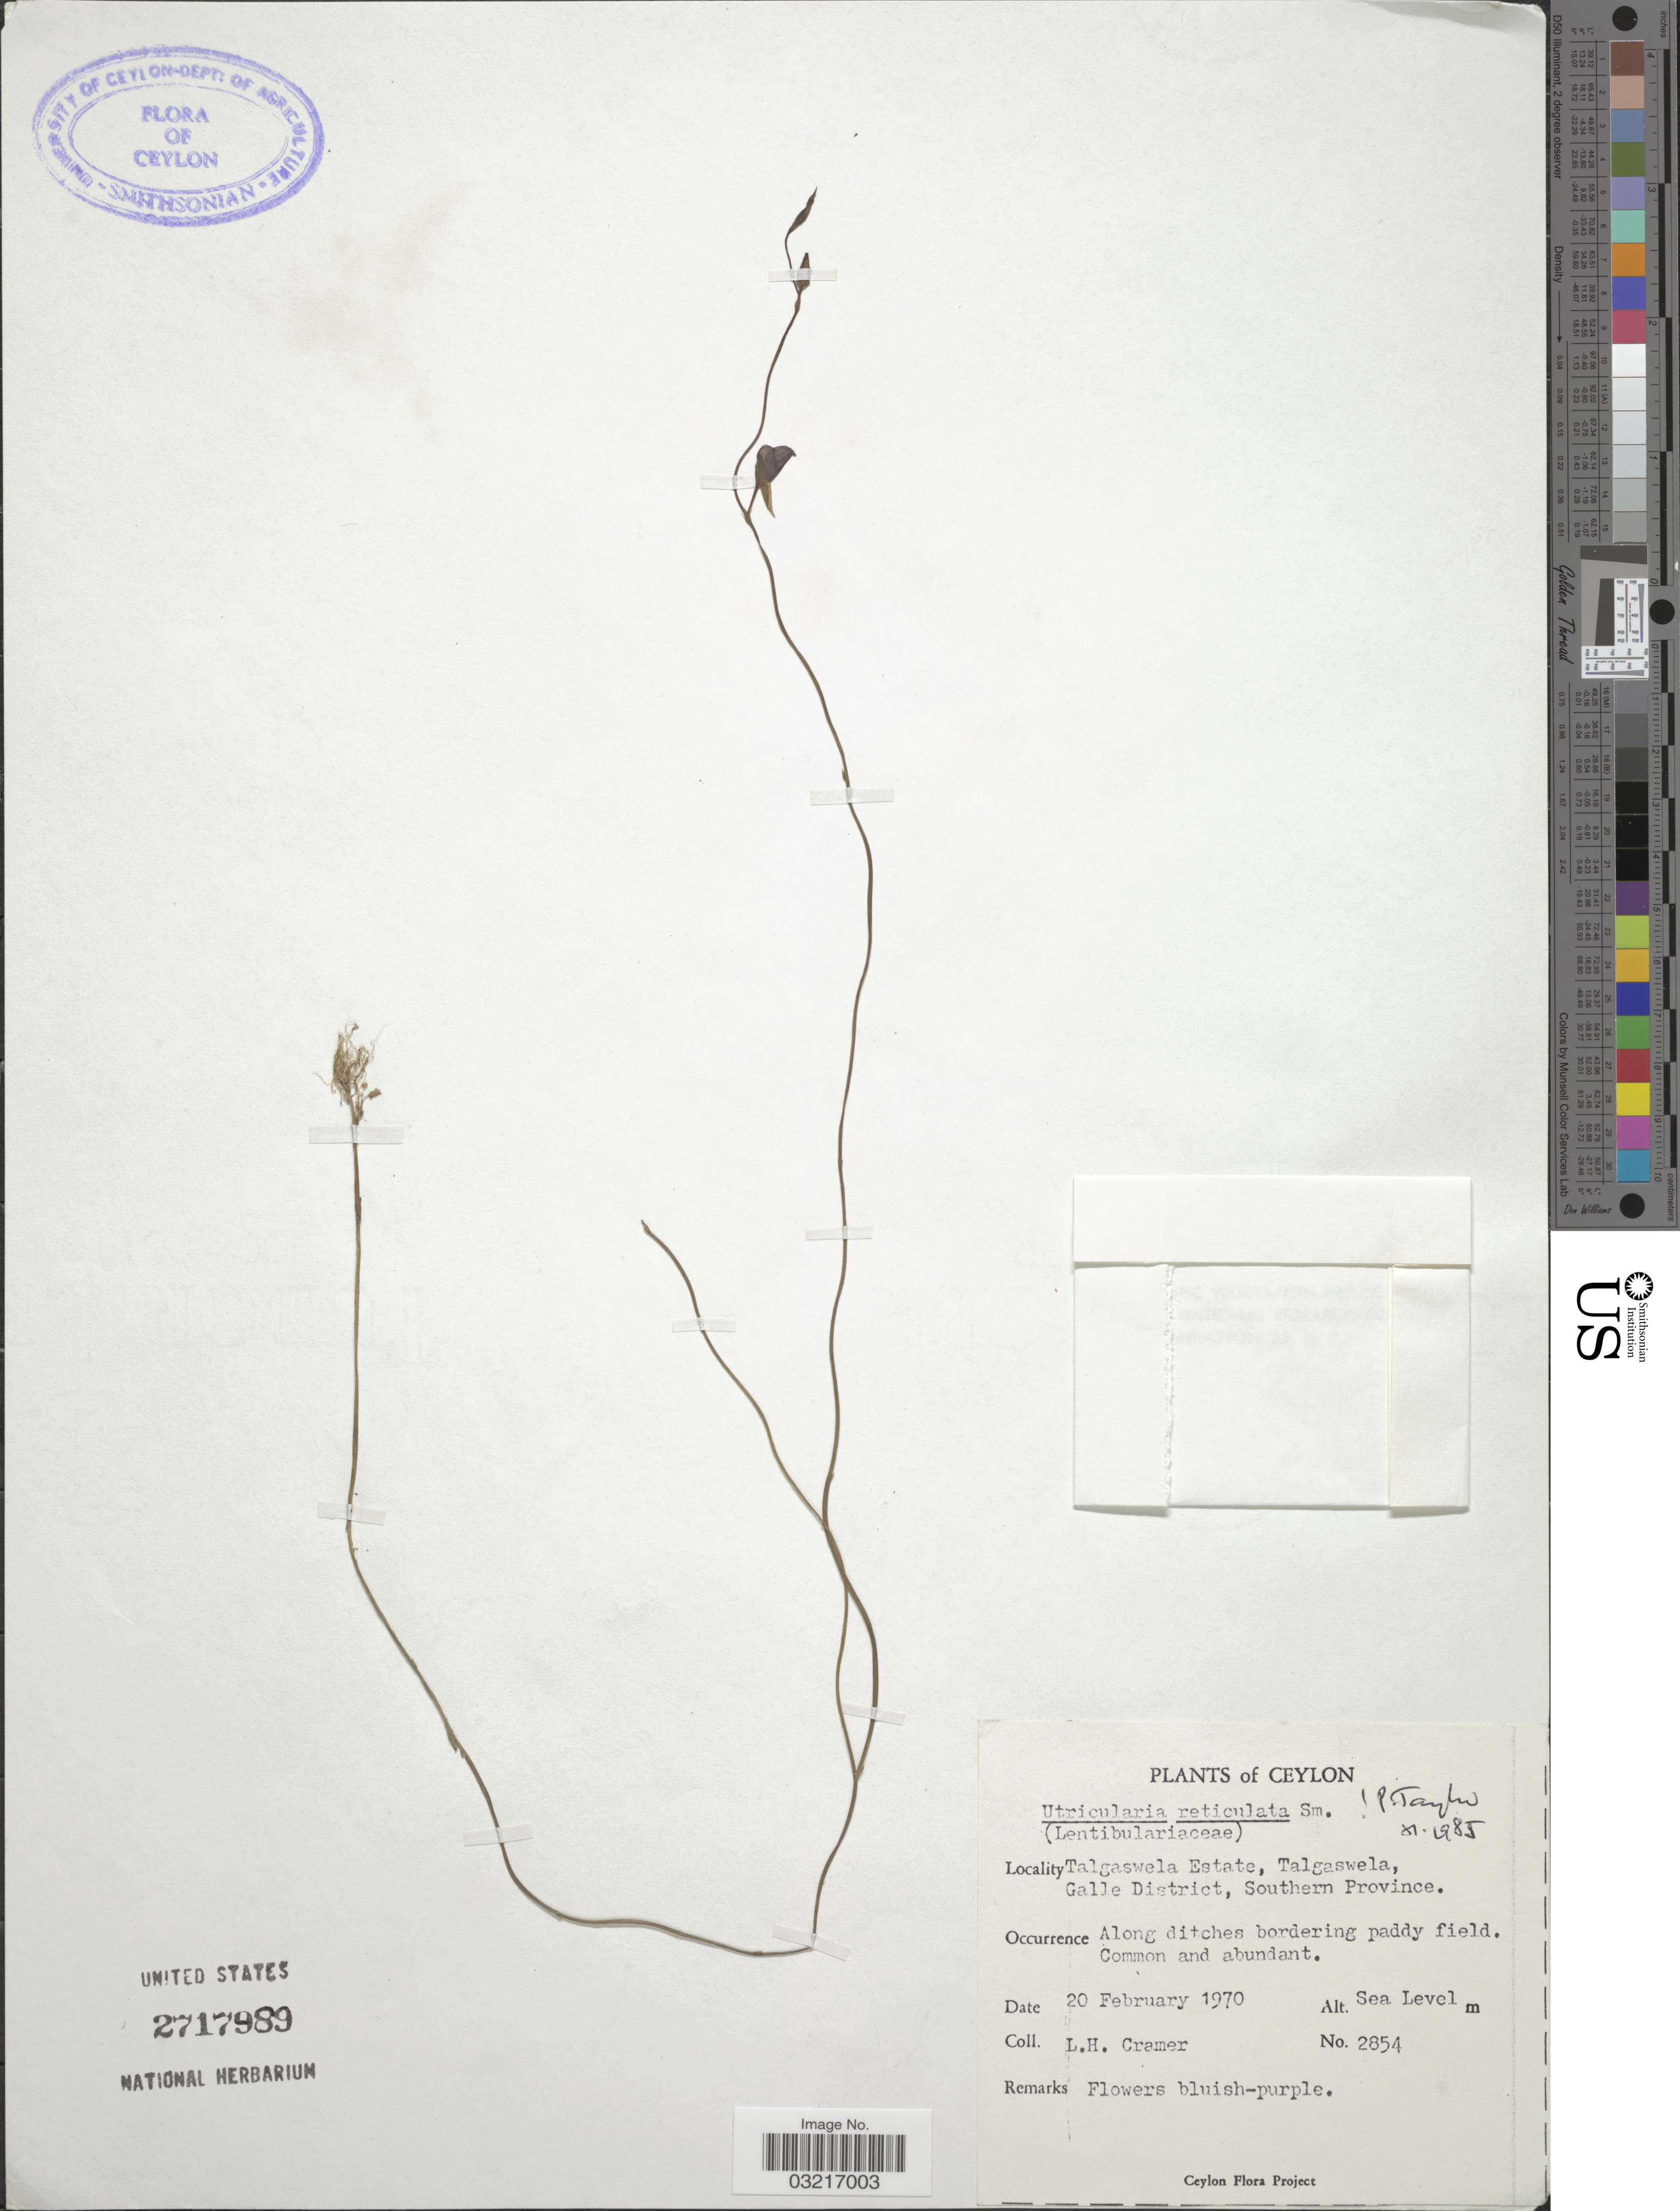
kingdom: Plantae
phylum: Tracheophyta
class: Magnoliopsida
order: Lamiales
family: Lentibulariaceae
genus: Utricularia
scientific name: Utricularia reticulata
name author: Sm.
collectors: L. H. Cramer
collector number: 2854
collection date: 1970-02-20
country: Sri Lanka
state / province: Southern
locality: Ceylon, Talgaswela Estate, Talgaswela, Galle District.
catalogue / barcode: US 2717989